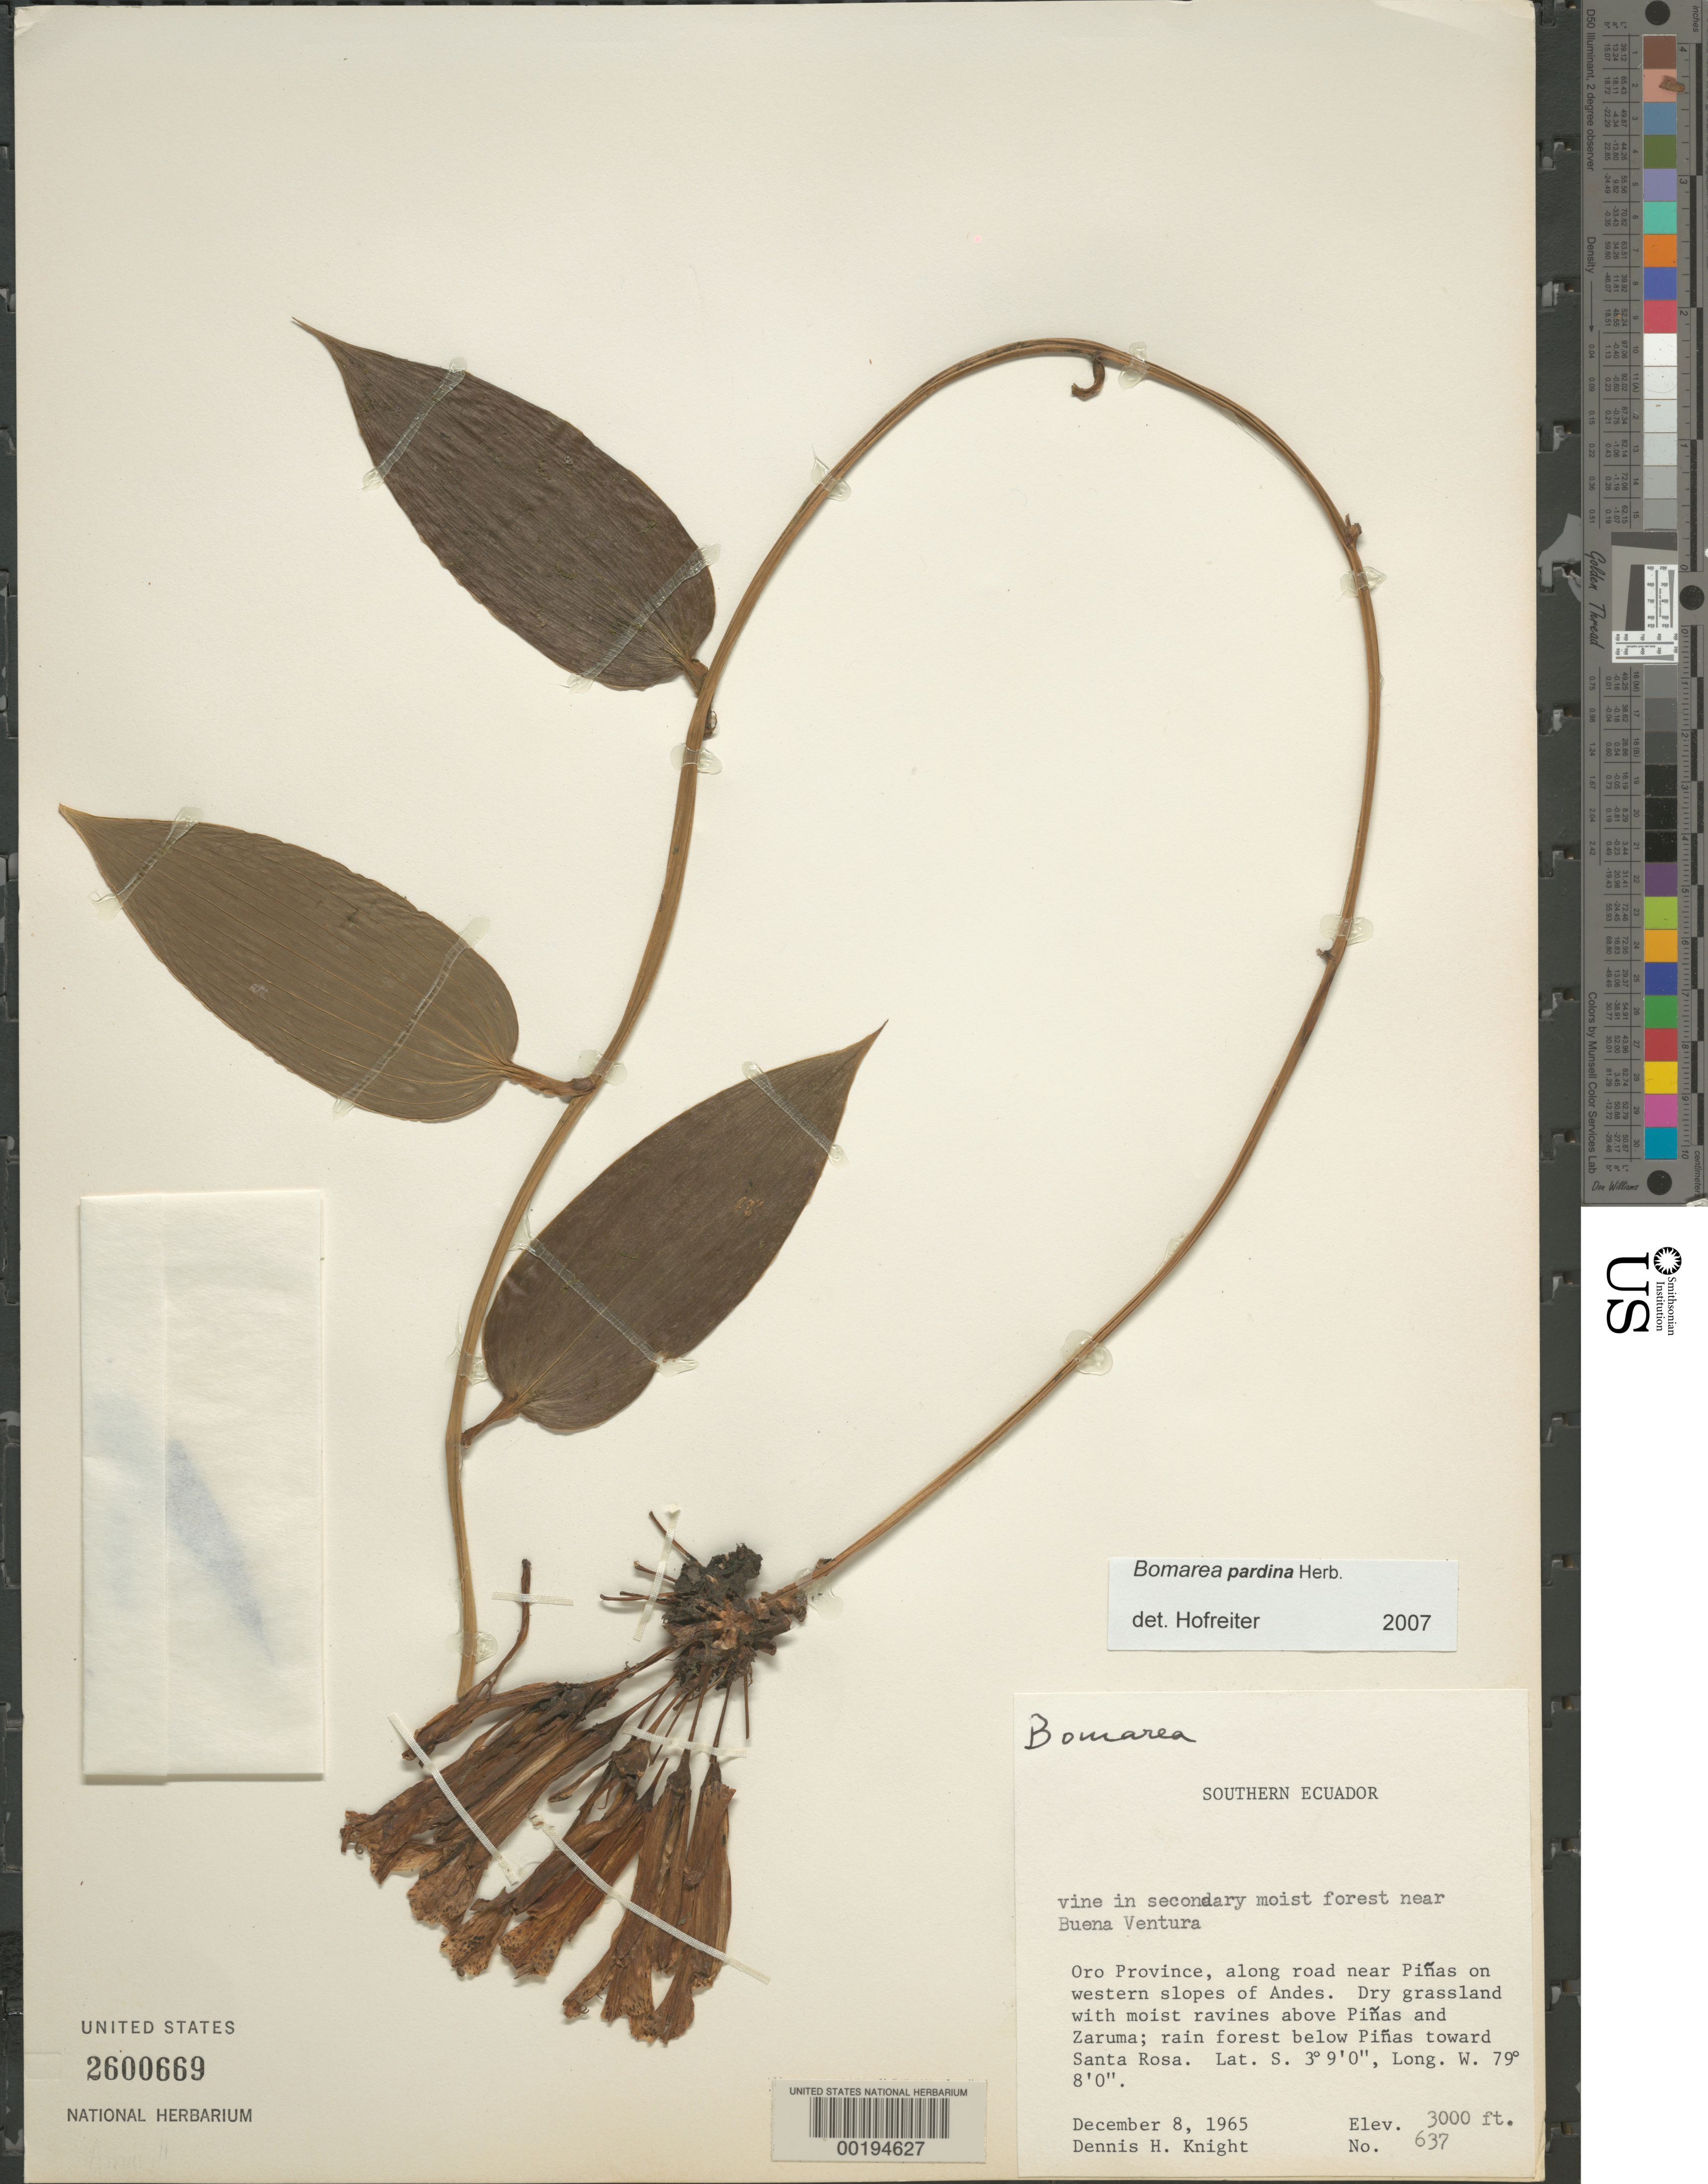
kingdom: Plantae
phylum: Tracheophyta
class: Liliopsida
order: Liliales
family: Alstroemeriaceae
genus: Bomarea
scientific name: Bomarea sp.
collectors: D. Knight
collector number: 637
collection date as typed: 08 Dec 1965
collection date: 1965-12-08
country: Ecuador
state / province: El Oro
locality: Along road near Pinas on western slopes of Andes; near Buena Vista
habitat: Secondary moist forest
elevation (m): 914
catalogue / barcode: US 2600669